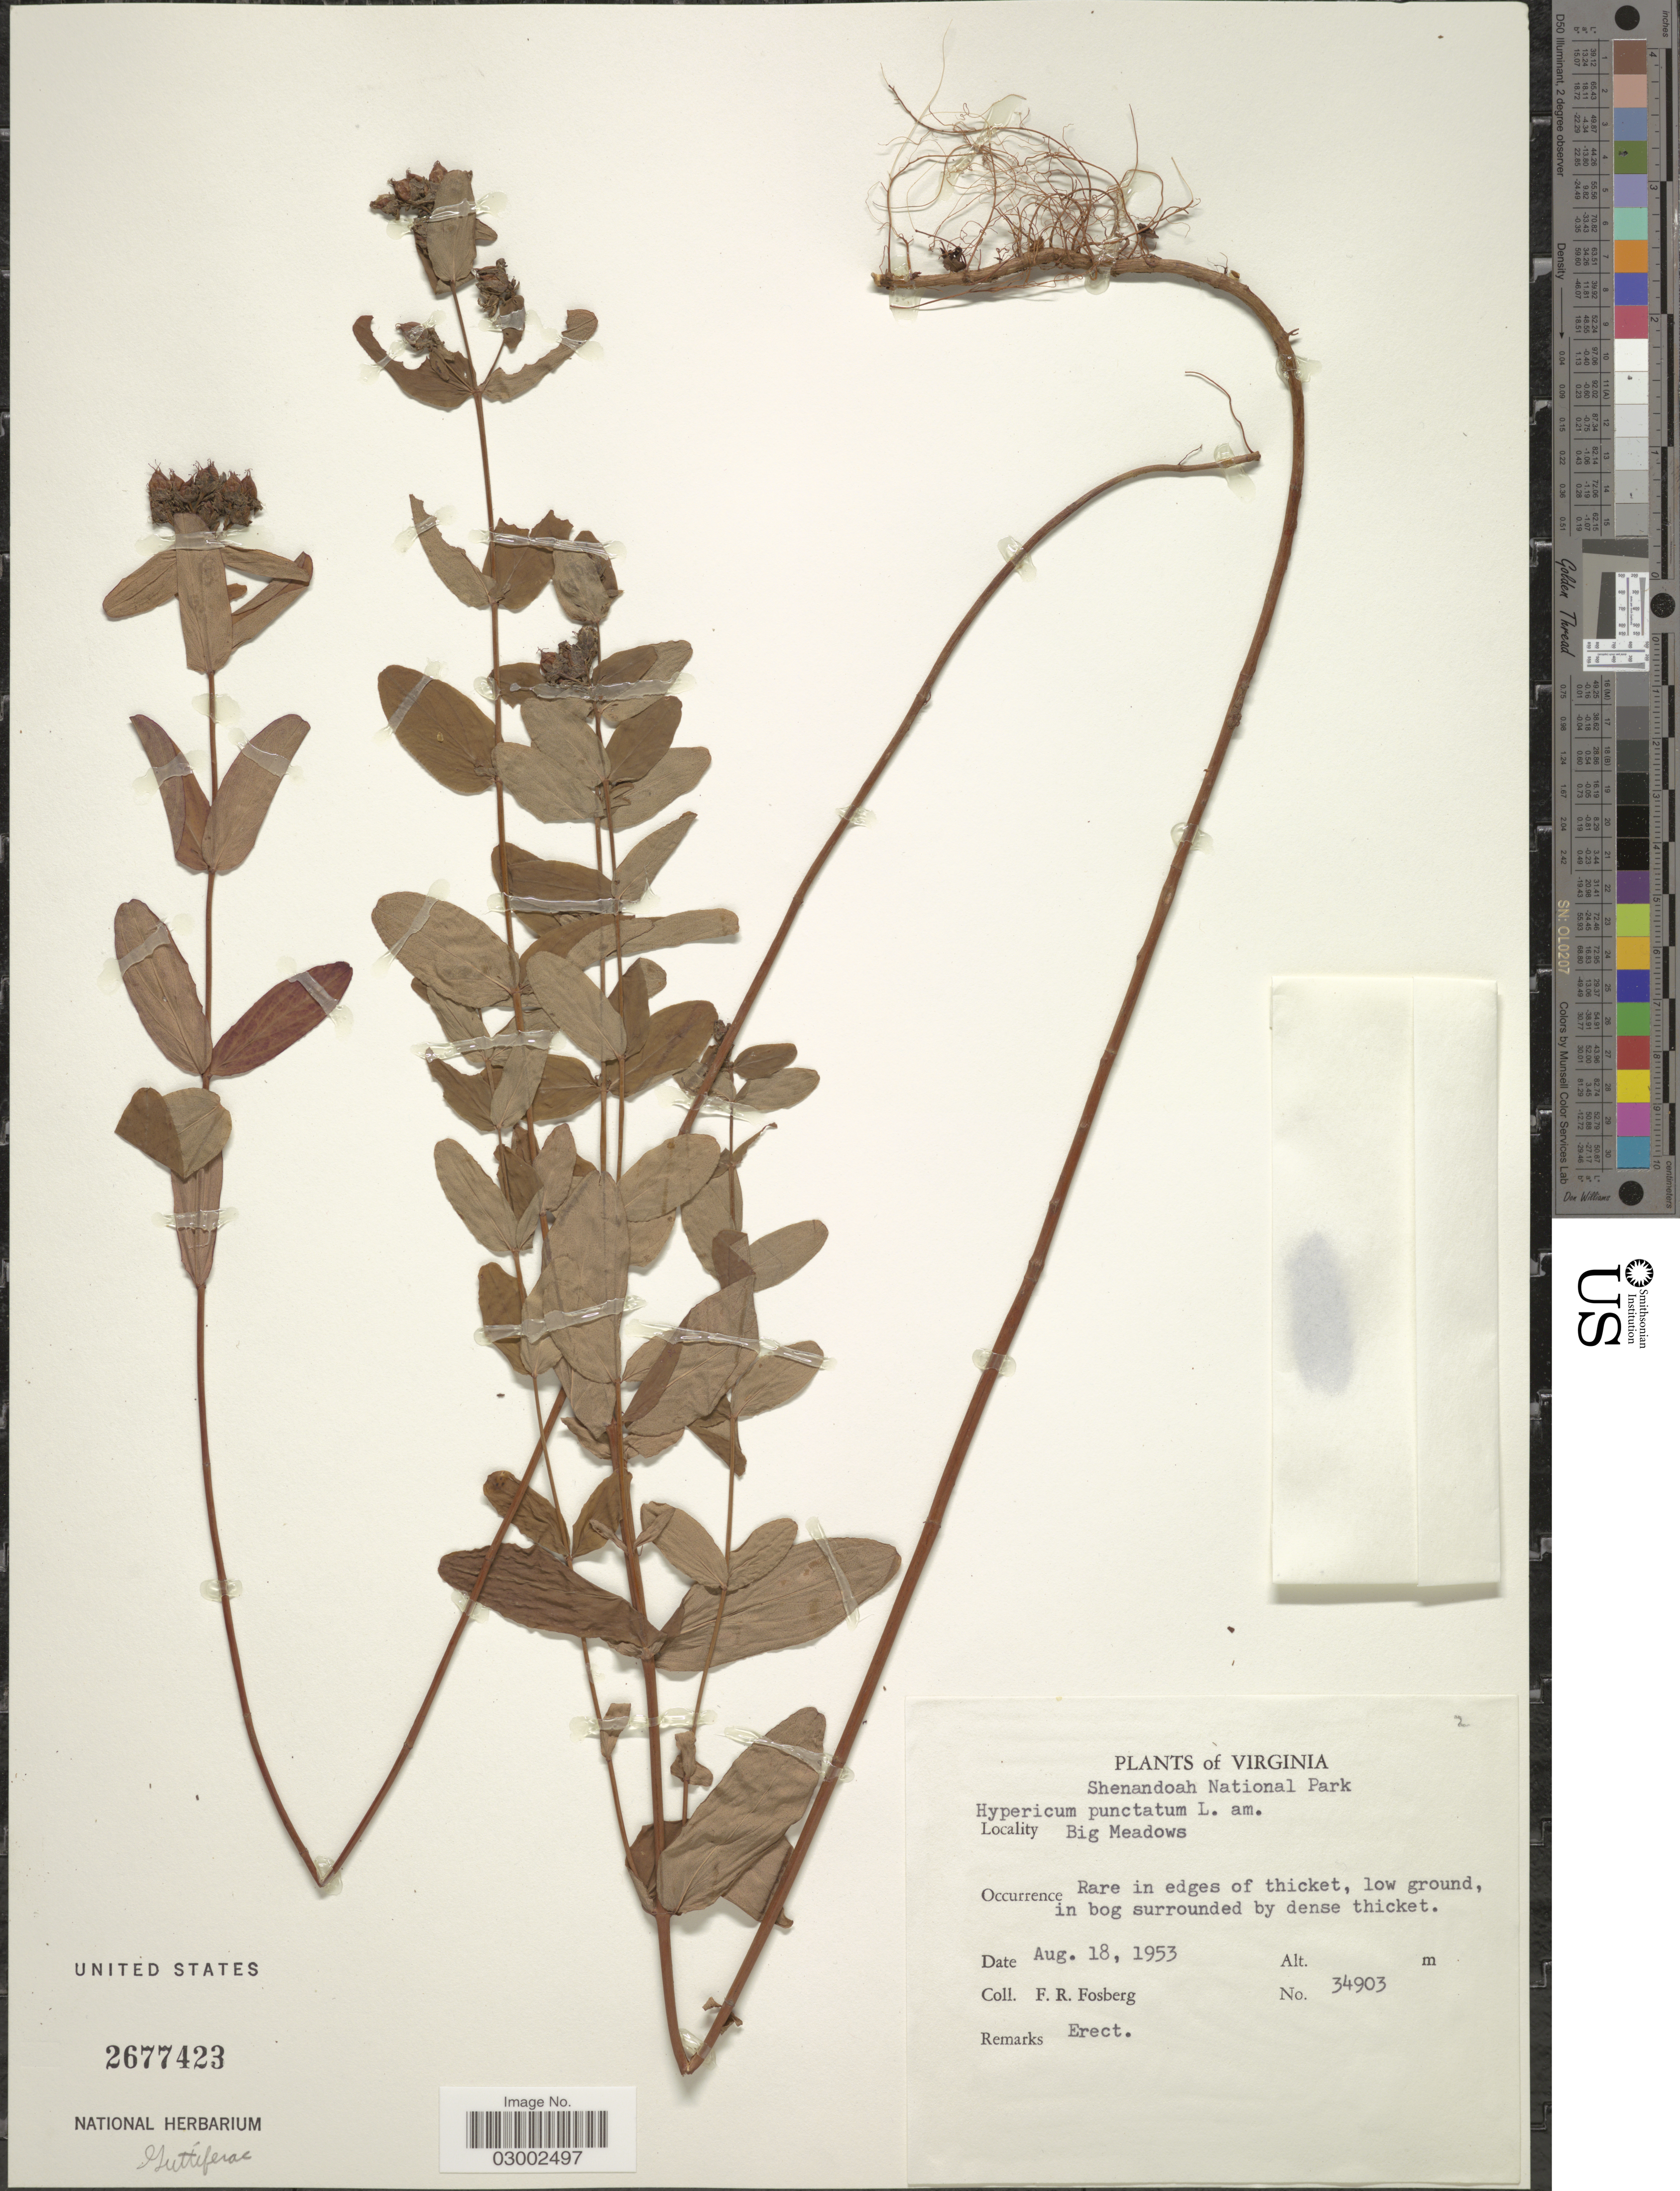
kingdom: Plantae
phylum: Tracheophyta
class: Magnoliopsida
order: Malpighiales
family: Hypericaceae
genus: Hypericum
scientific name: Hypericum punctatum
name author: Lam.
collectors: F. R. Fosberg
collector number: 34903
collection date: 1953-08-18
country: United States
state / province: Virginia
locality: Shenandoah National Park. Big Meadows.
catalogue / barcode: US 2677423